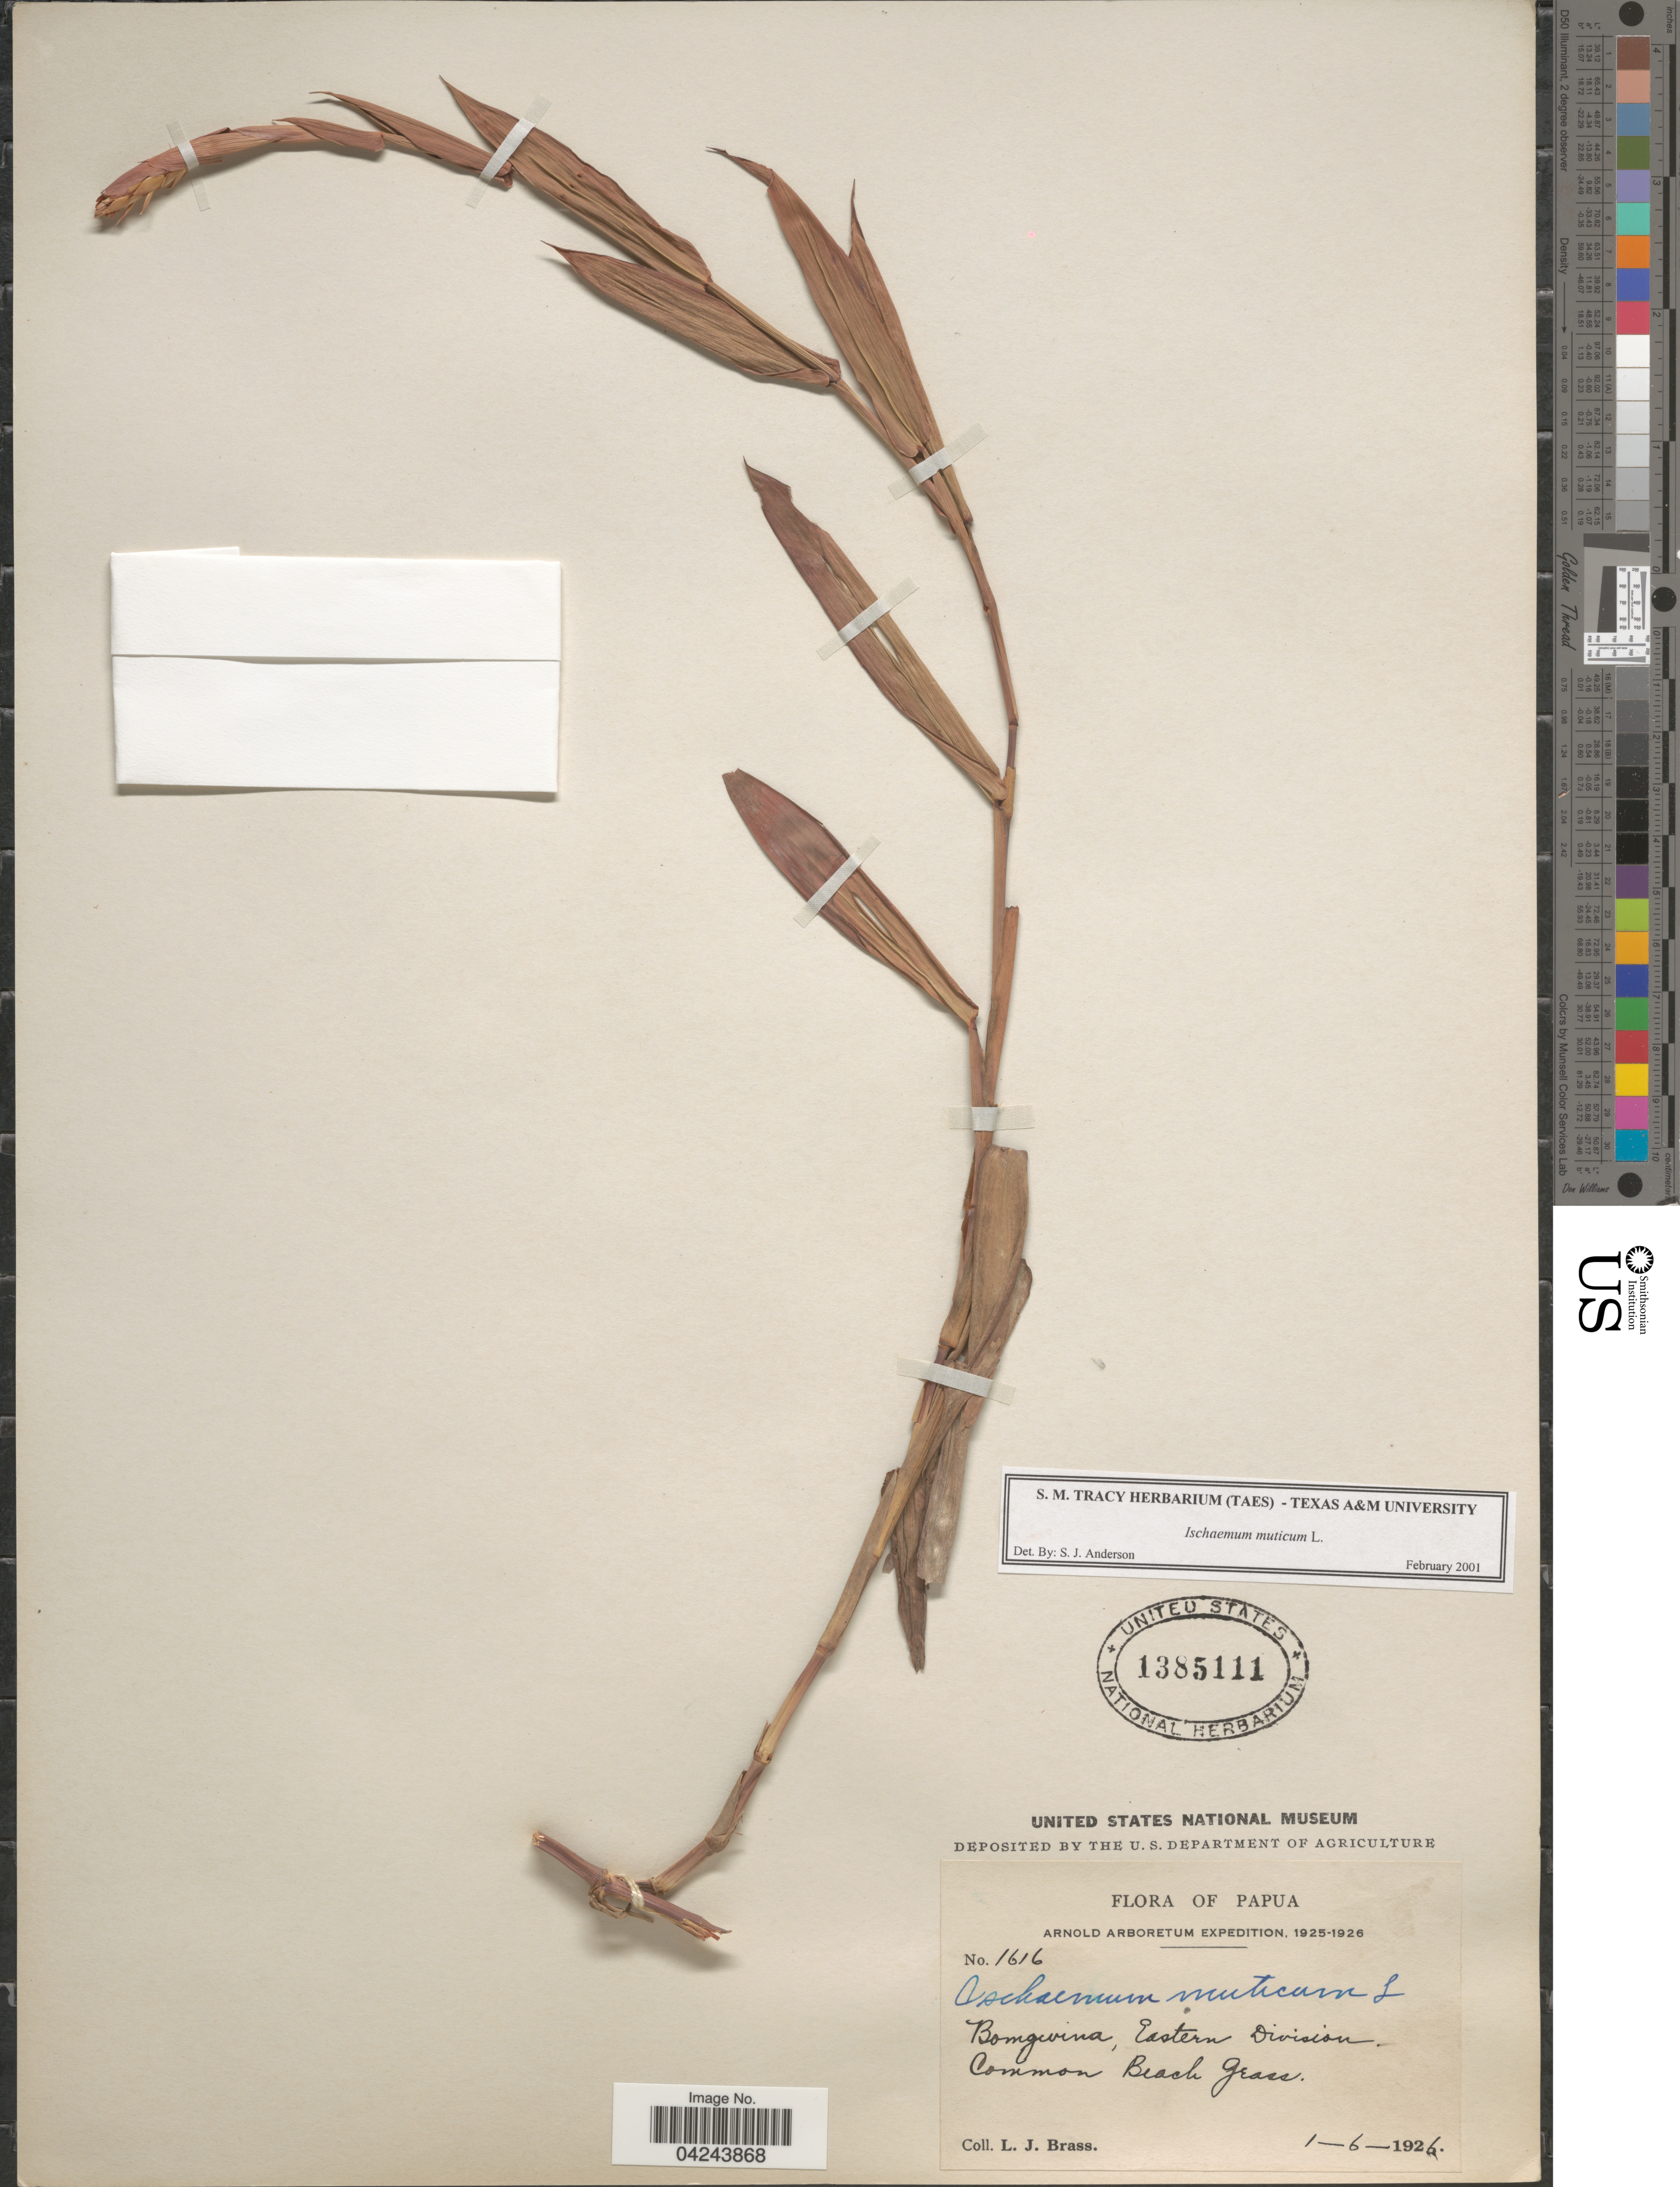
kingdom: Plantae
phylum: Tracheophyta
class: Liliopsida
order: Poales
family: Poaceae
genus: Ischaemum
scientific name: Ischaemum muticum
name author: L.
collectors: L. J. Brass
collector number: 1616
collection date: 1926-06-01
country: Indonesia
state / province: Papua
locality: Arnold Arboretum Expedition, 1925-1926. Bomgevina, Eastern Division. Common Beach grass.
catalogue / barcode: US 1385111